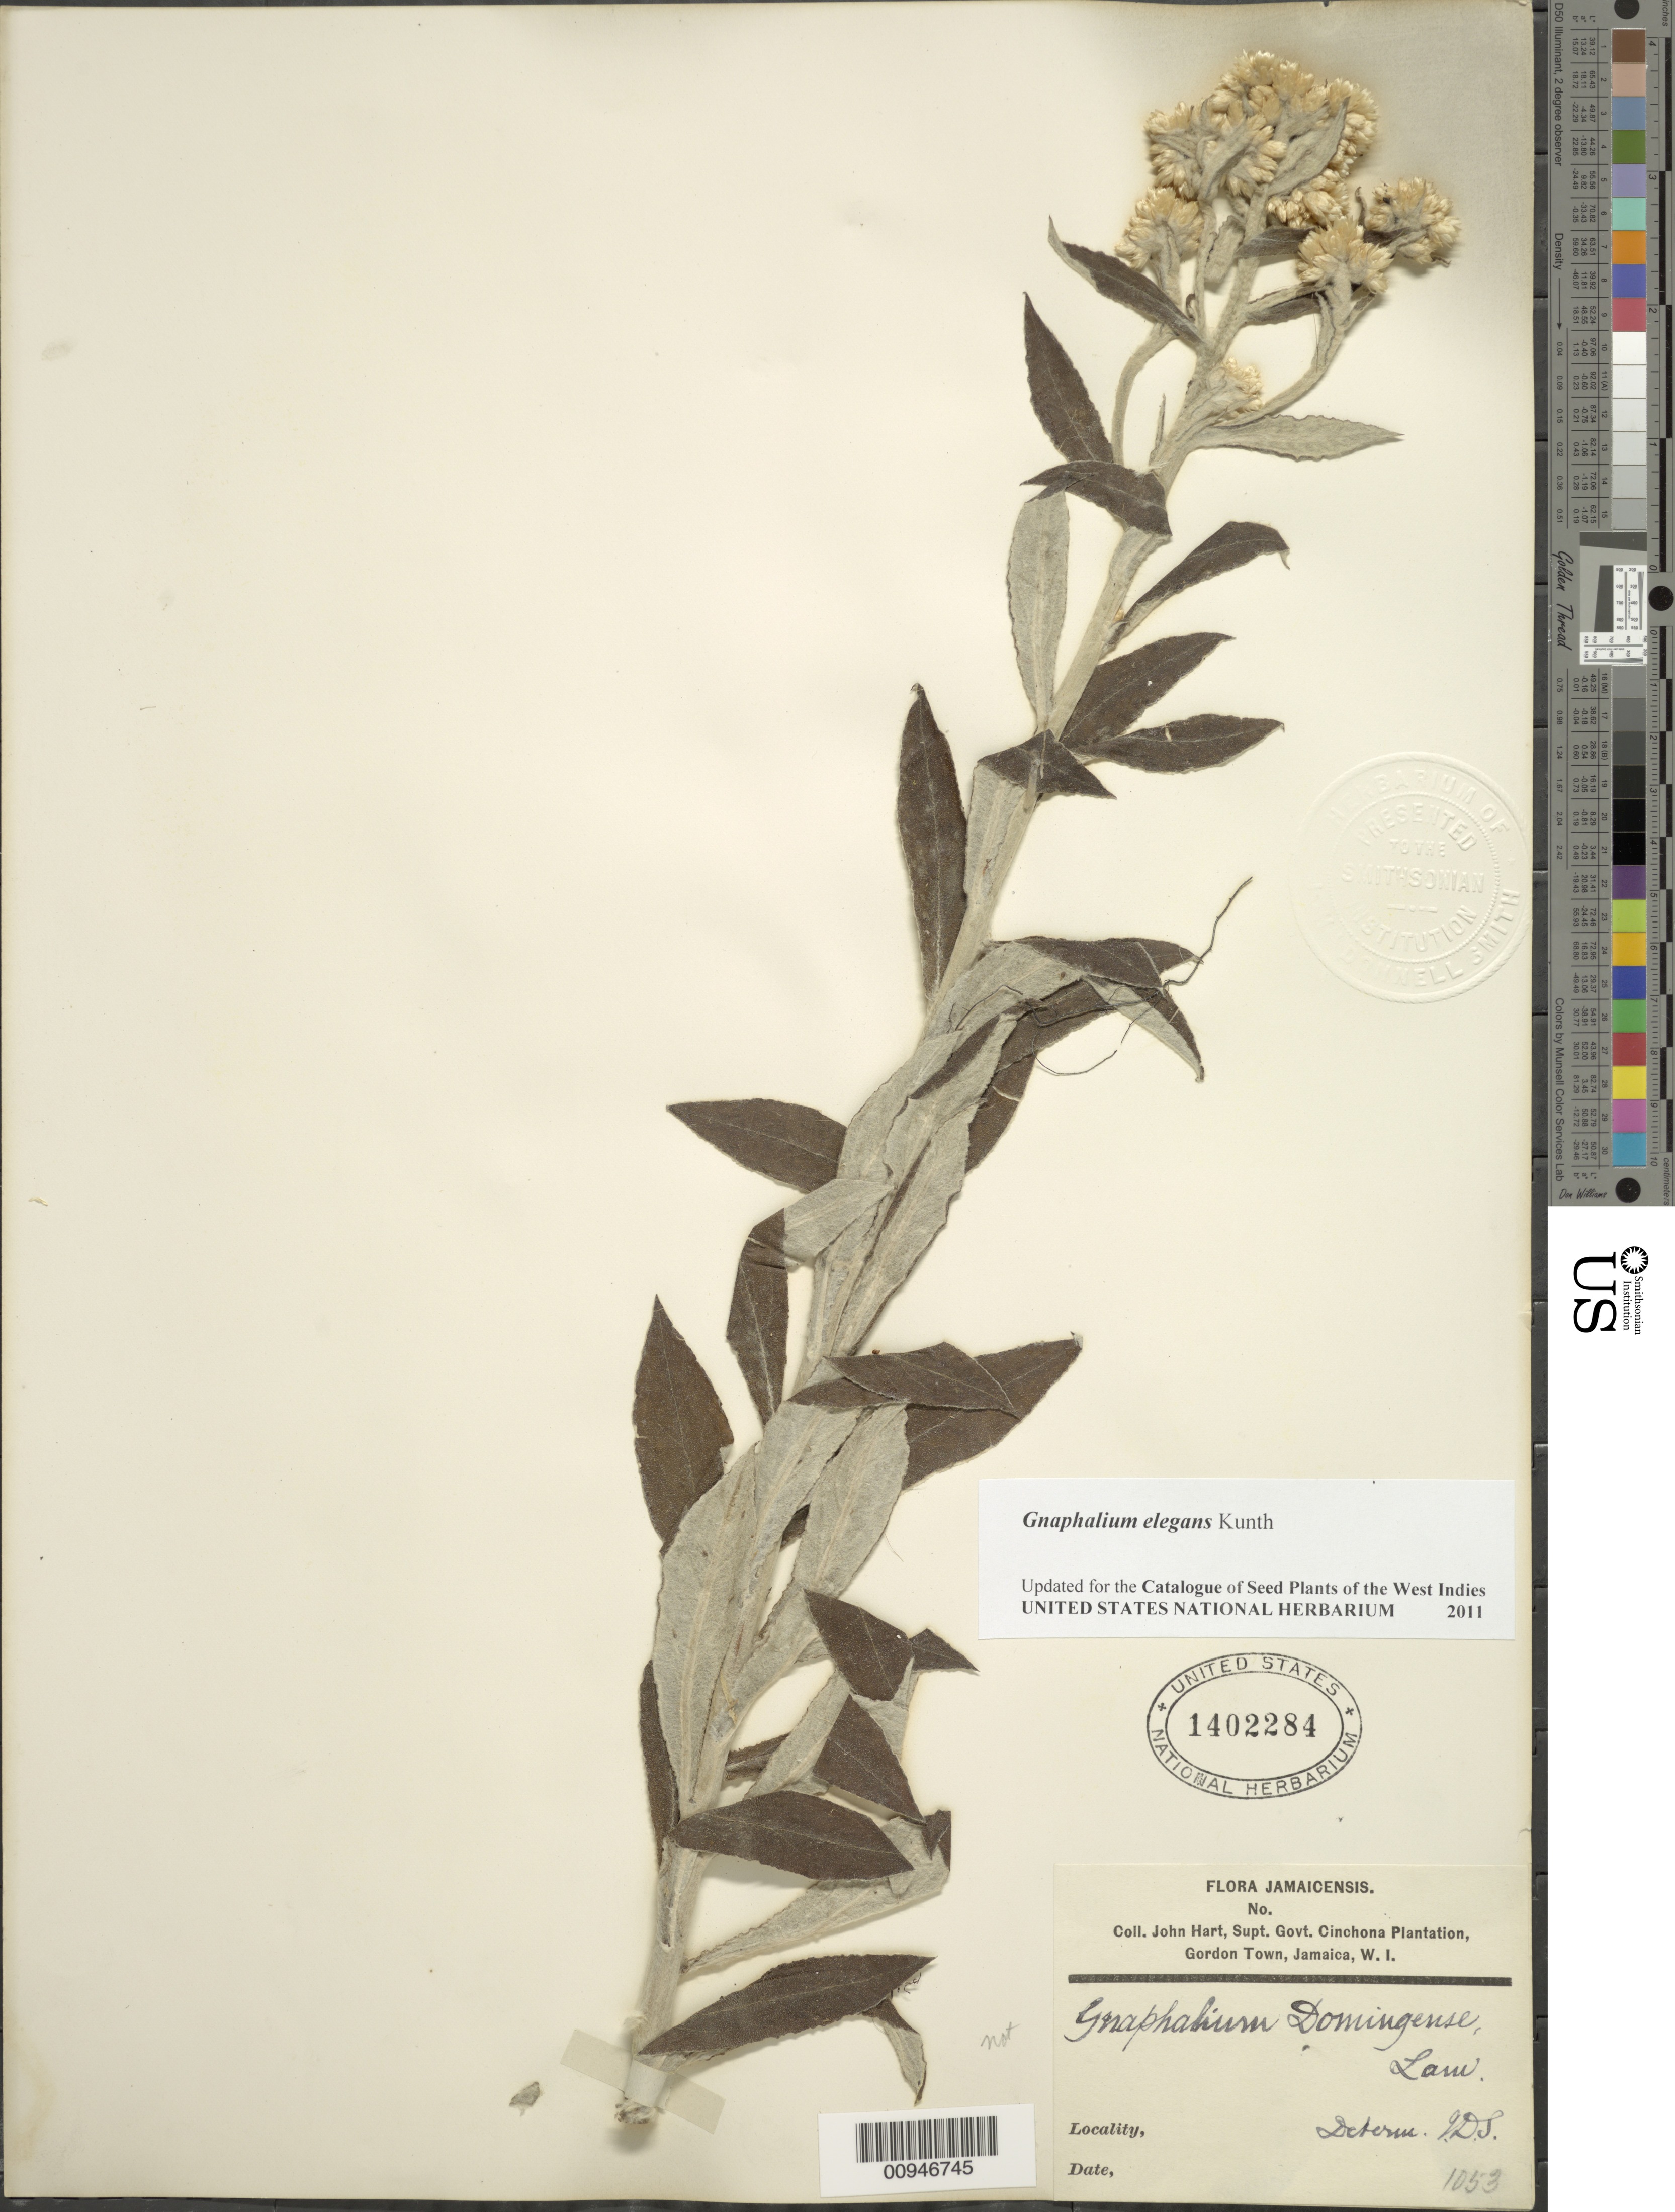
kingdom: Plantae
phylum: Tracheophyta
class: Magnoliopsida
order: Asterales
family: Asteraceae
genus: Pseudognaphalium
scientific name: Pseudognaphalium elegans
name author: (Kunth) Kartesz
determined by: Nesom, Guy L.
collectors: J. Hart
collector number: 1053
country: Jamaica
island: Jamaica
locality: Gordon Town, Supt. Govt. Cinchona Plantation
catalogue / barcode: US 1402284